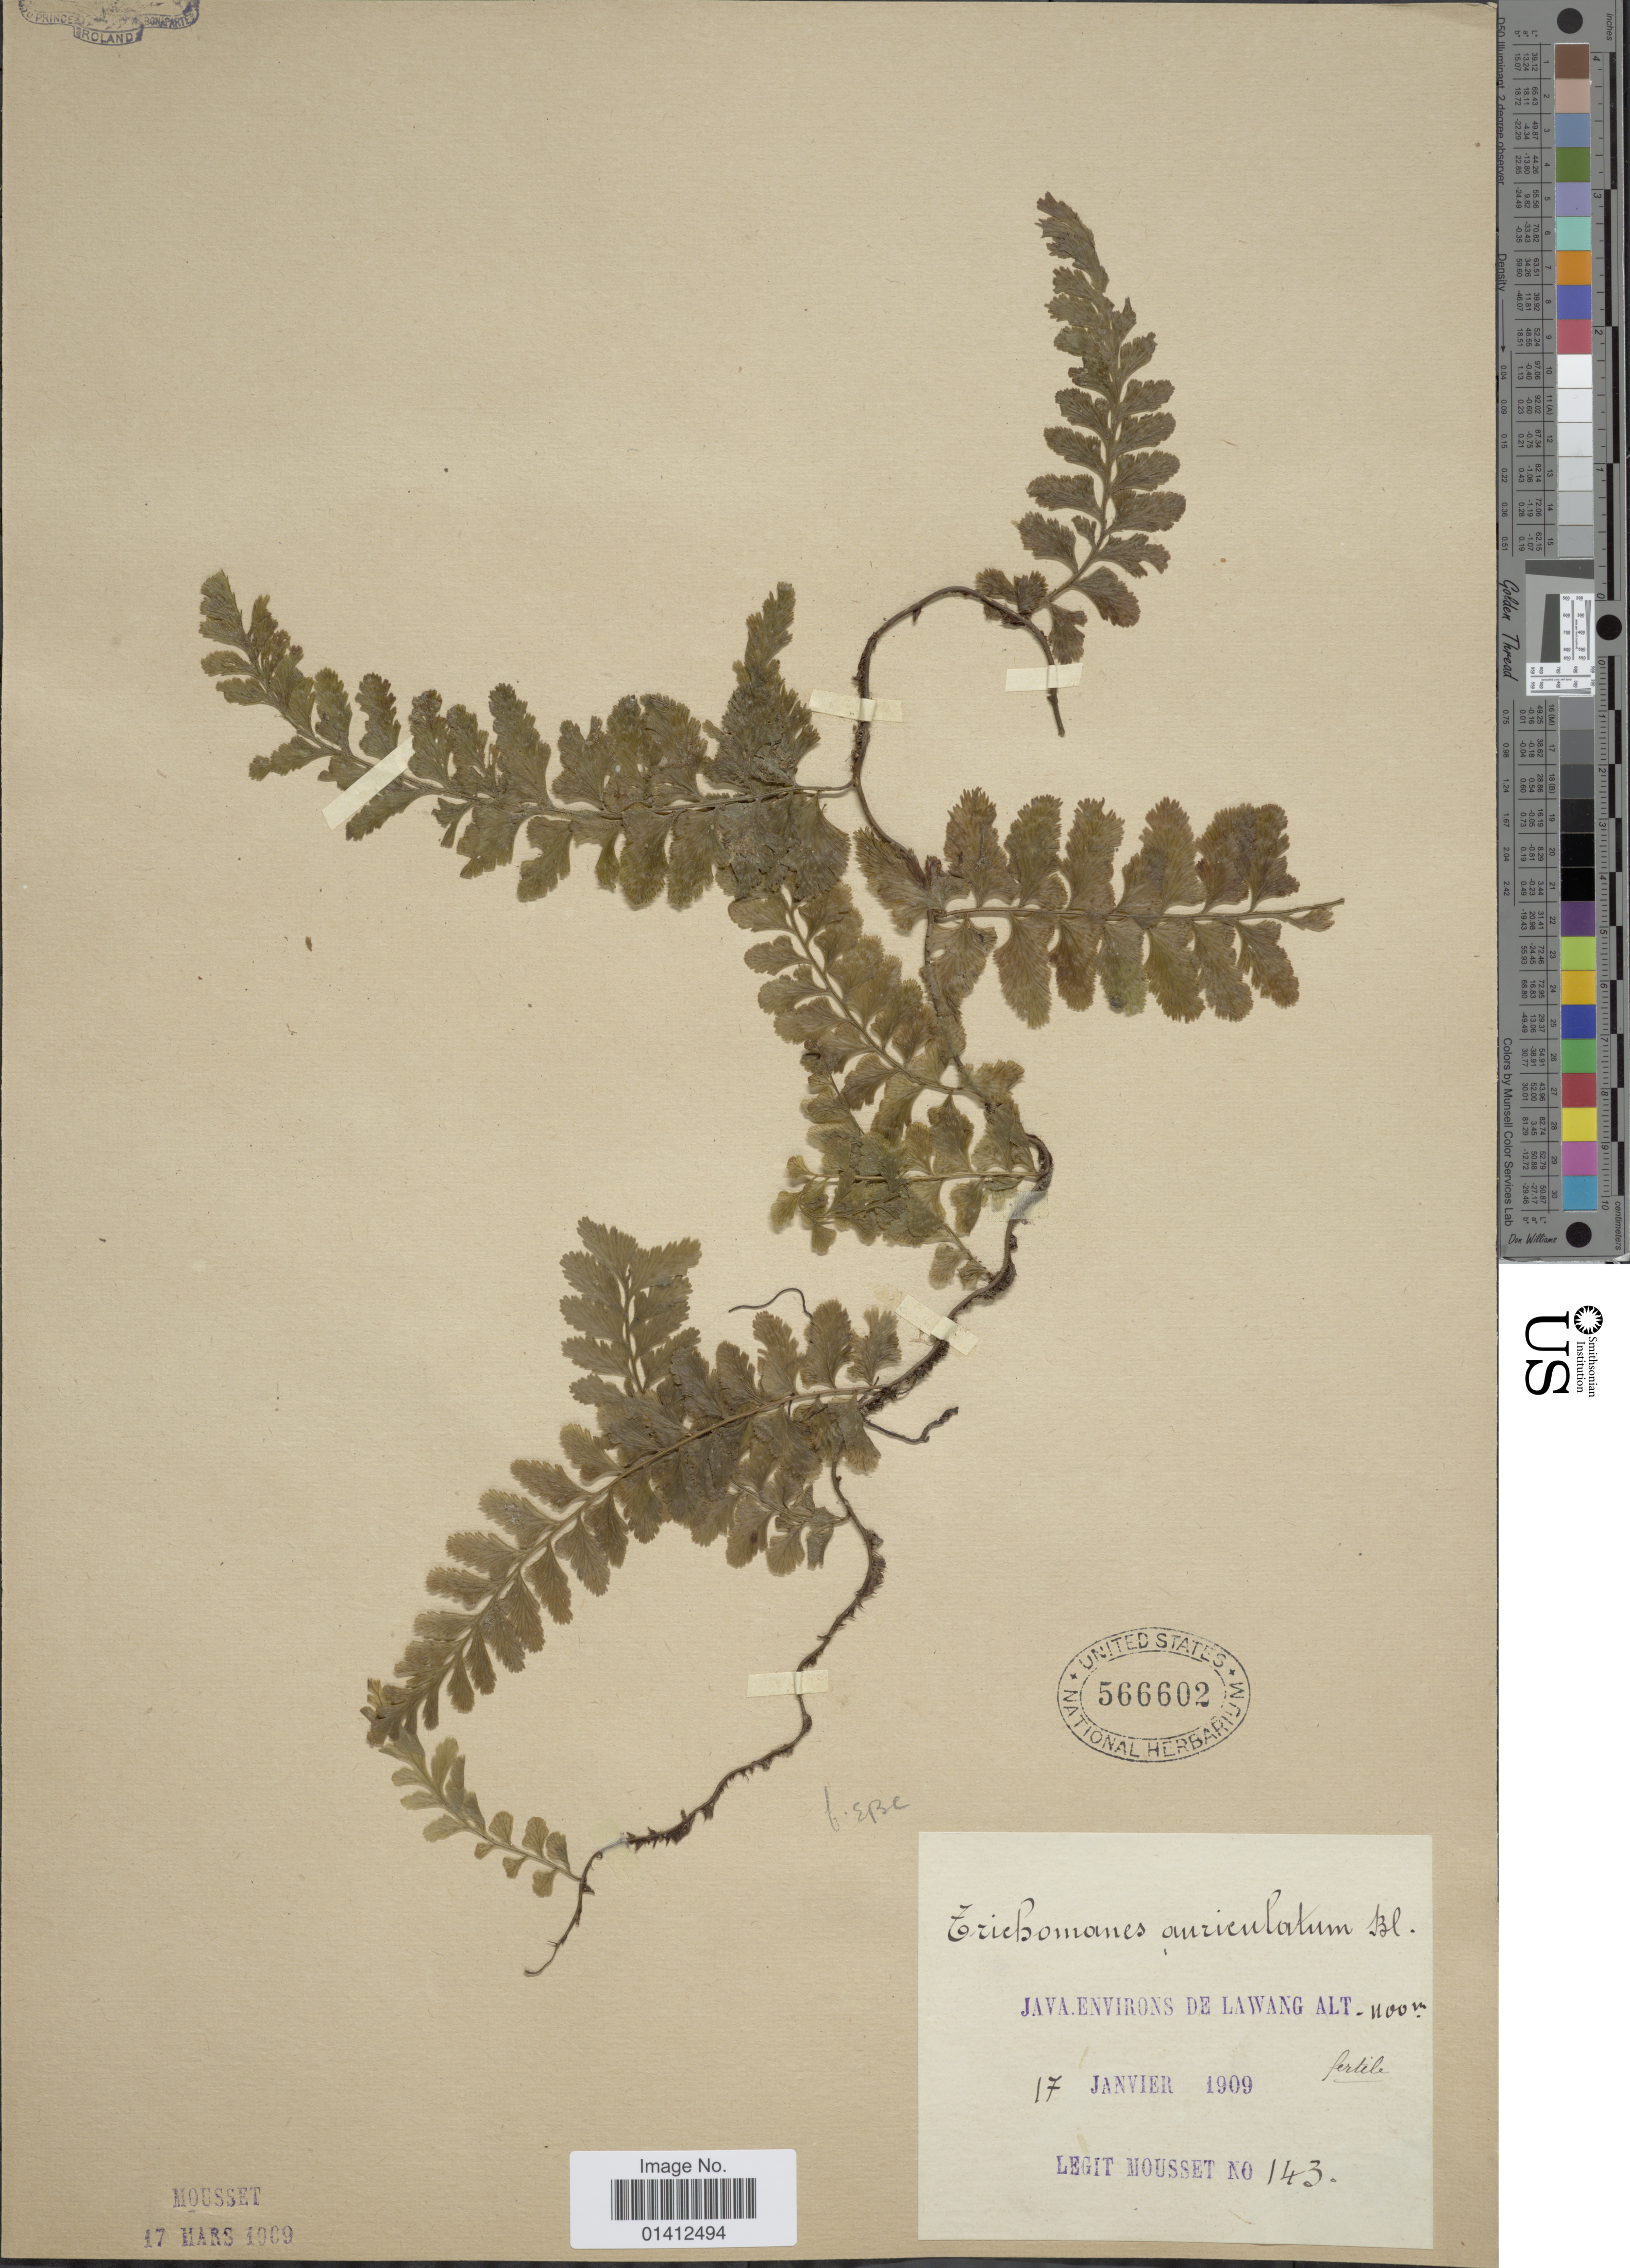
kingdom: Plantae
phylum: Tracheophyta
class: Polypodiopsida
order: Hymenophyllales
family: Hymenophyllaceae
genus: Vandenboschia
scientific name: Vandenboschia auriculata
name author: (Blume) Copel.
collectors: Mousset, --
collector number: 143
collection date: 1909-01-17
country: Indonesia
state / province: Java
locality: Environs de Lawang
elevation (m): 1100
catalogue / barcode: US 566602